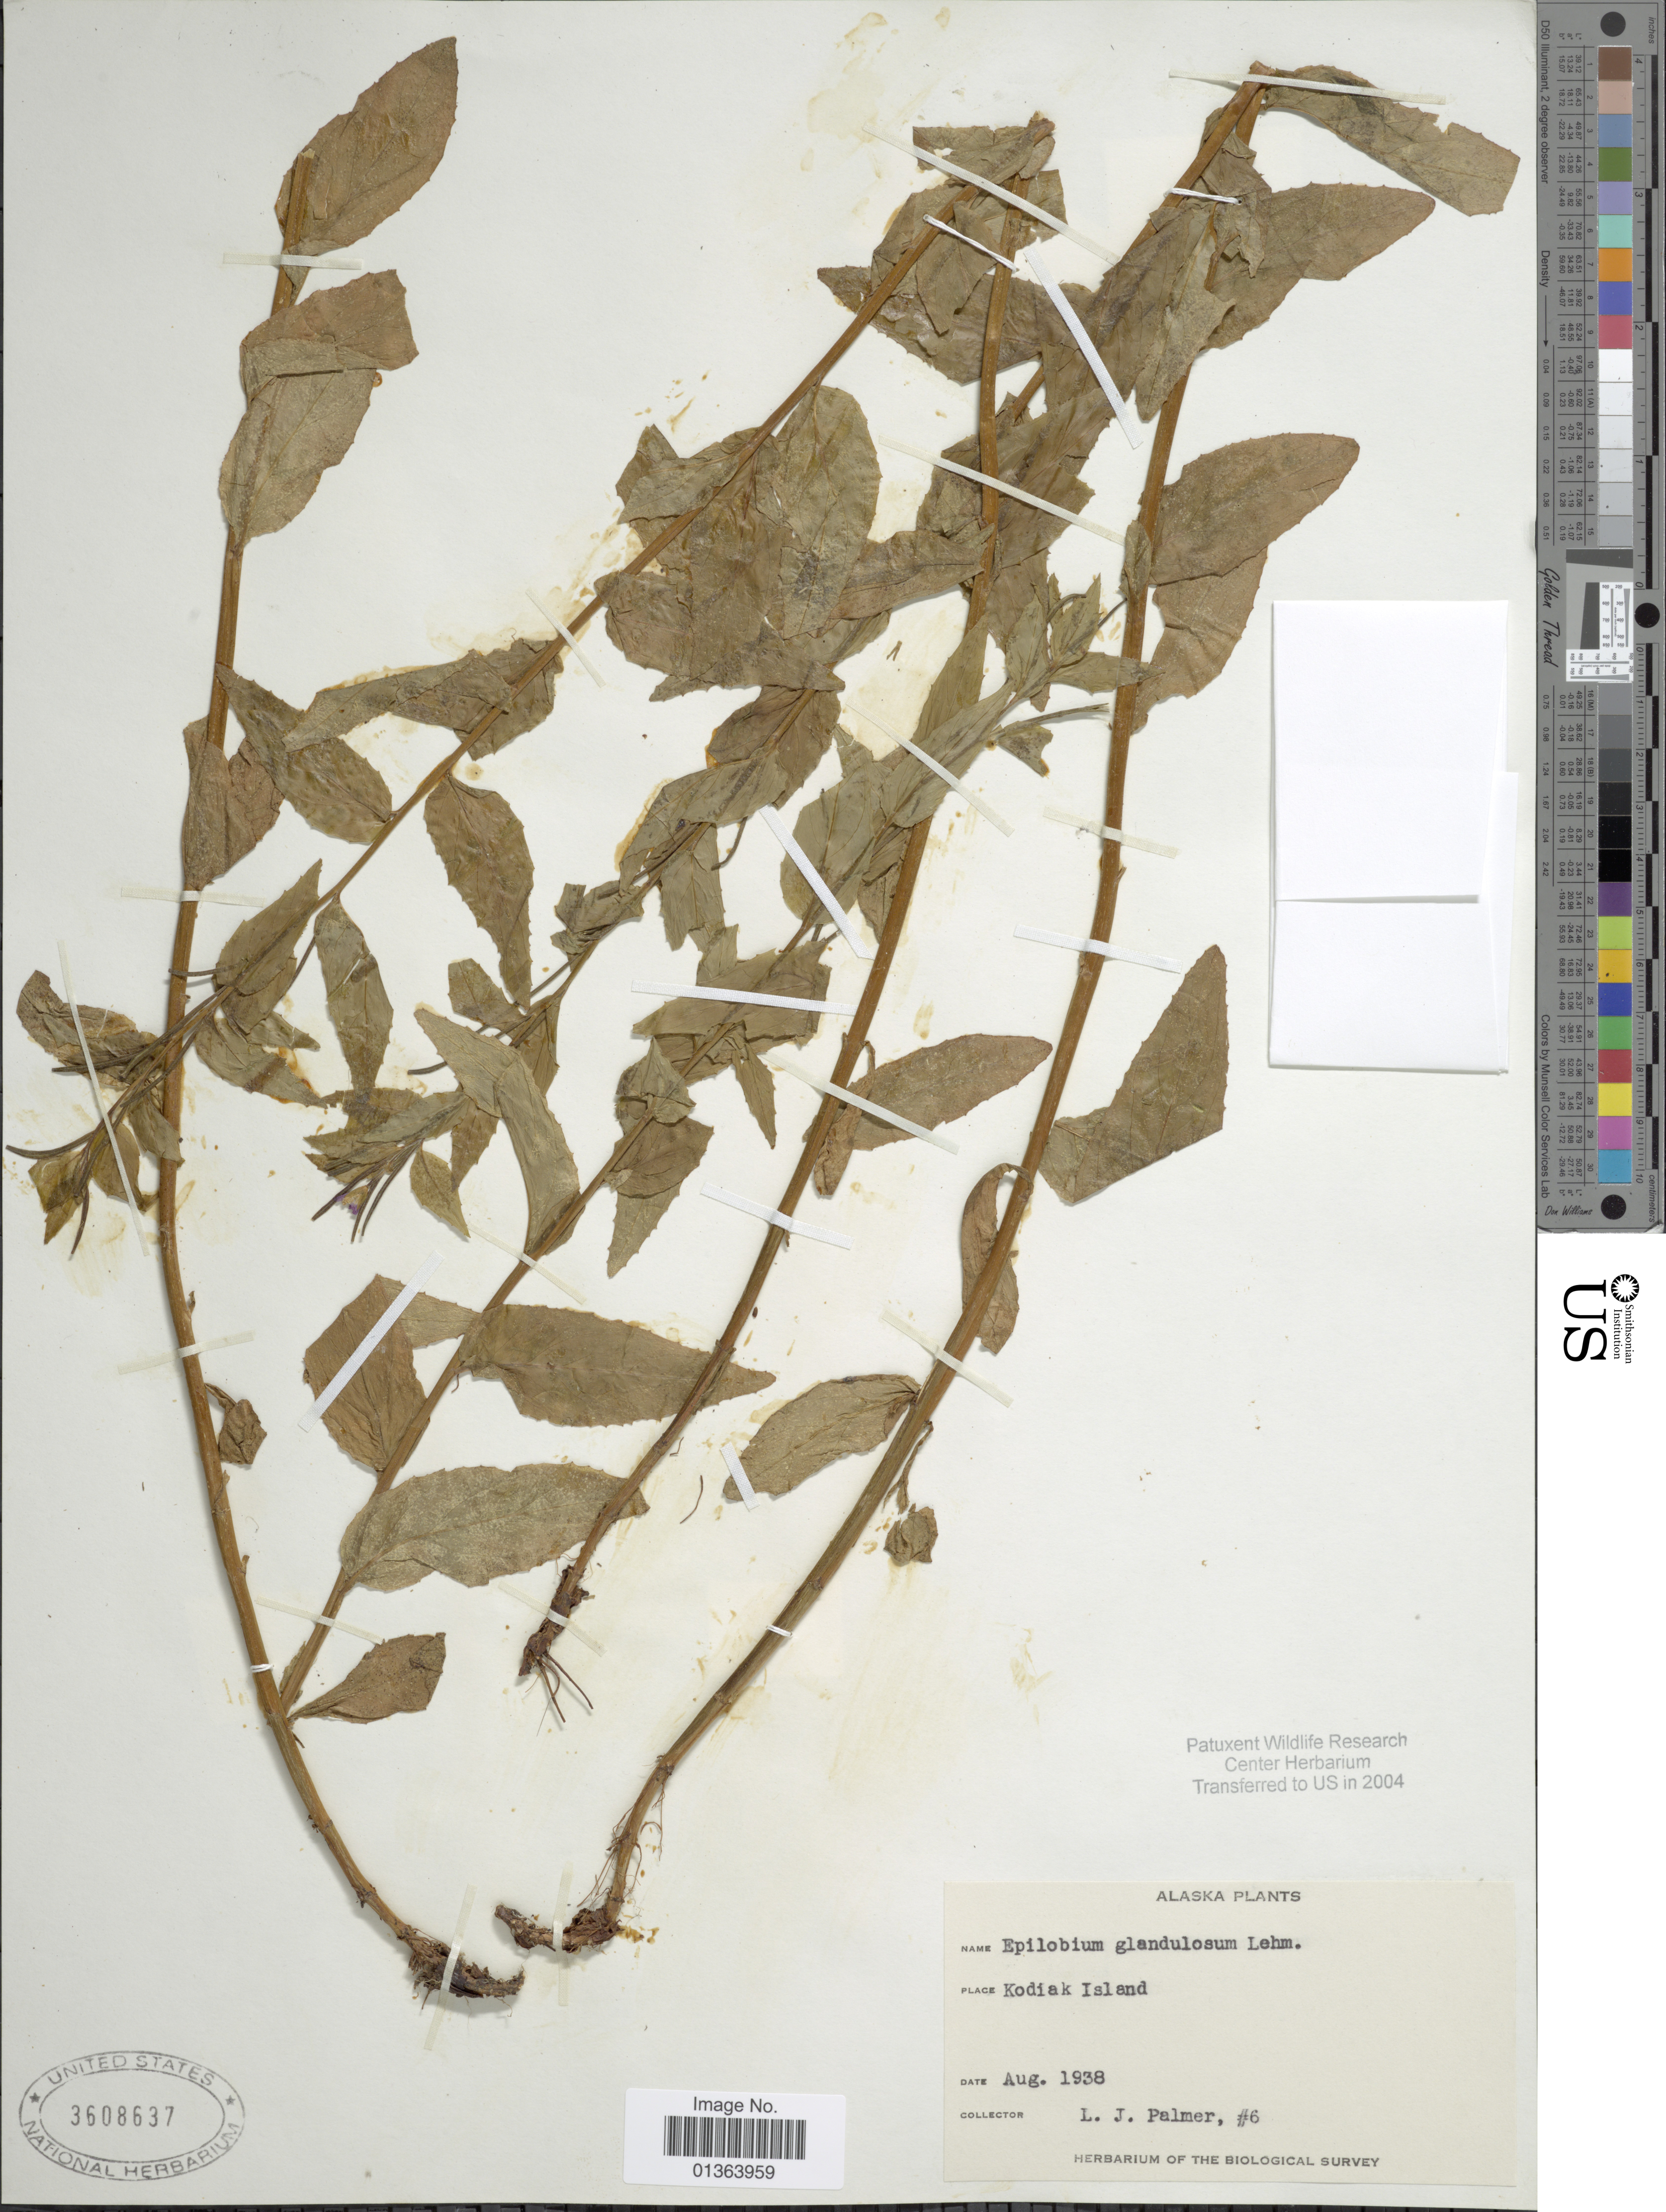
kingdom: Plantae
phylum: Tracheophyta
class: Magnoliopsida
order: Myrtales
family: Onagraceae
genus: Epilobium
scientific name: Epilobium ciliatum subsp. glandulosum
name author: (Lehm.) Hoch & P.H. Raven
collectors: L. J. Palmer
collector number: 6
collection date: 1938-08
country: United States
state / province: Alaska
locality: Kodiak Island.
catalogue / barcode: US 3608637